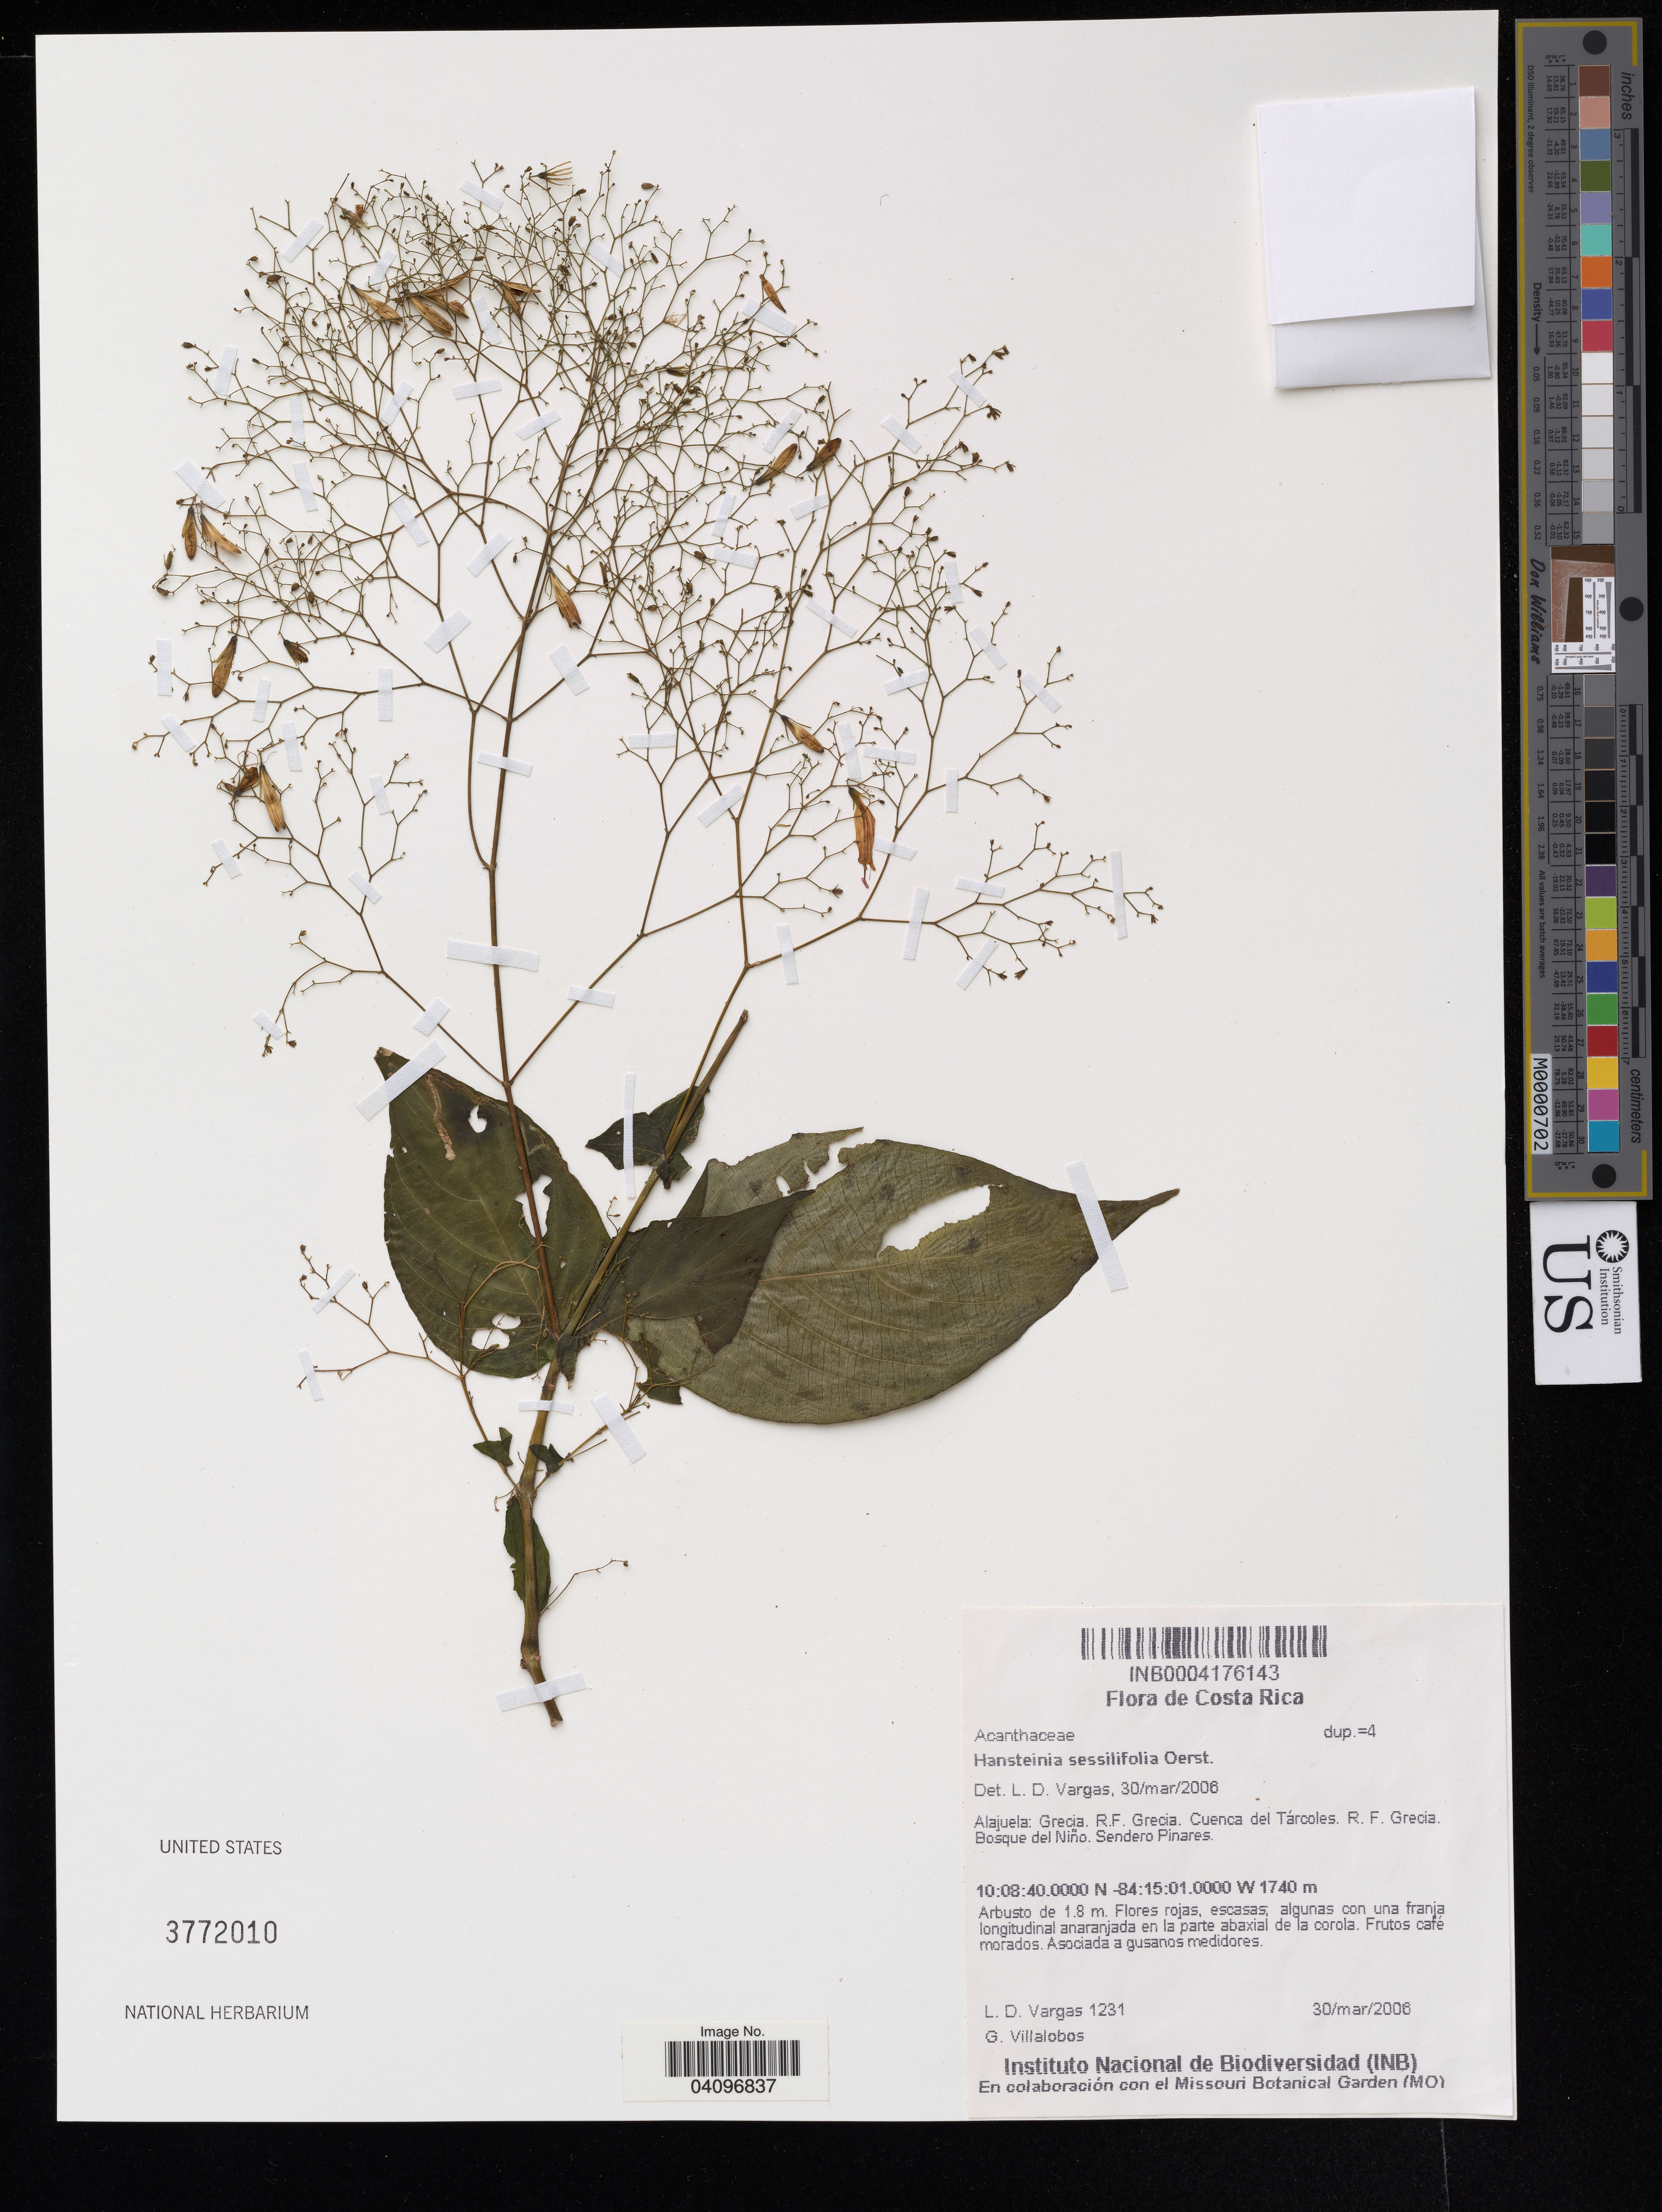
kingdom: Plantae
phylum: Tracheophyta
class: Magnoliopsida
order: Lamiales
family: Acanthaceae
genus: Hansteinia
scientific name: Hansteinia sessilifolia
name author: (Oerst.) Durkee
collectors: L. Vargas & G. Villalobos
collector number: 1231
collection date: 2006-03-30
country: Costa Rica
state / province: Alajuela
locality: Grecia. R.F. Grecia. Cuenca del Tárcoles. R. F. Grecia. Bosque del Niño. Sendero Pinares.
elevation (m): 1740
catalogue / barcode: US 3772010